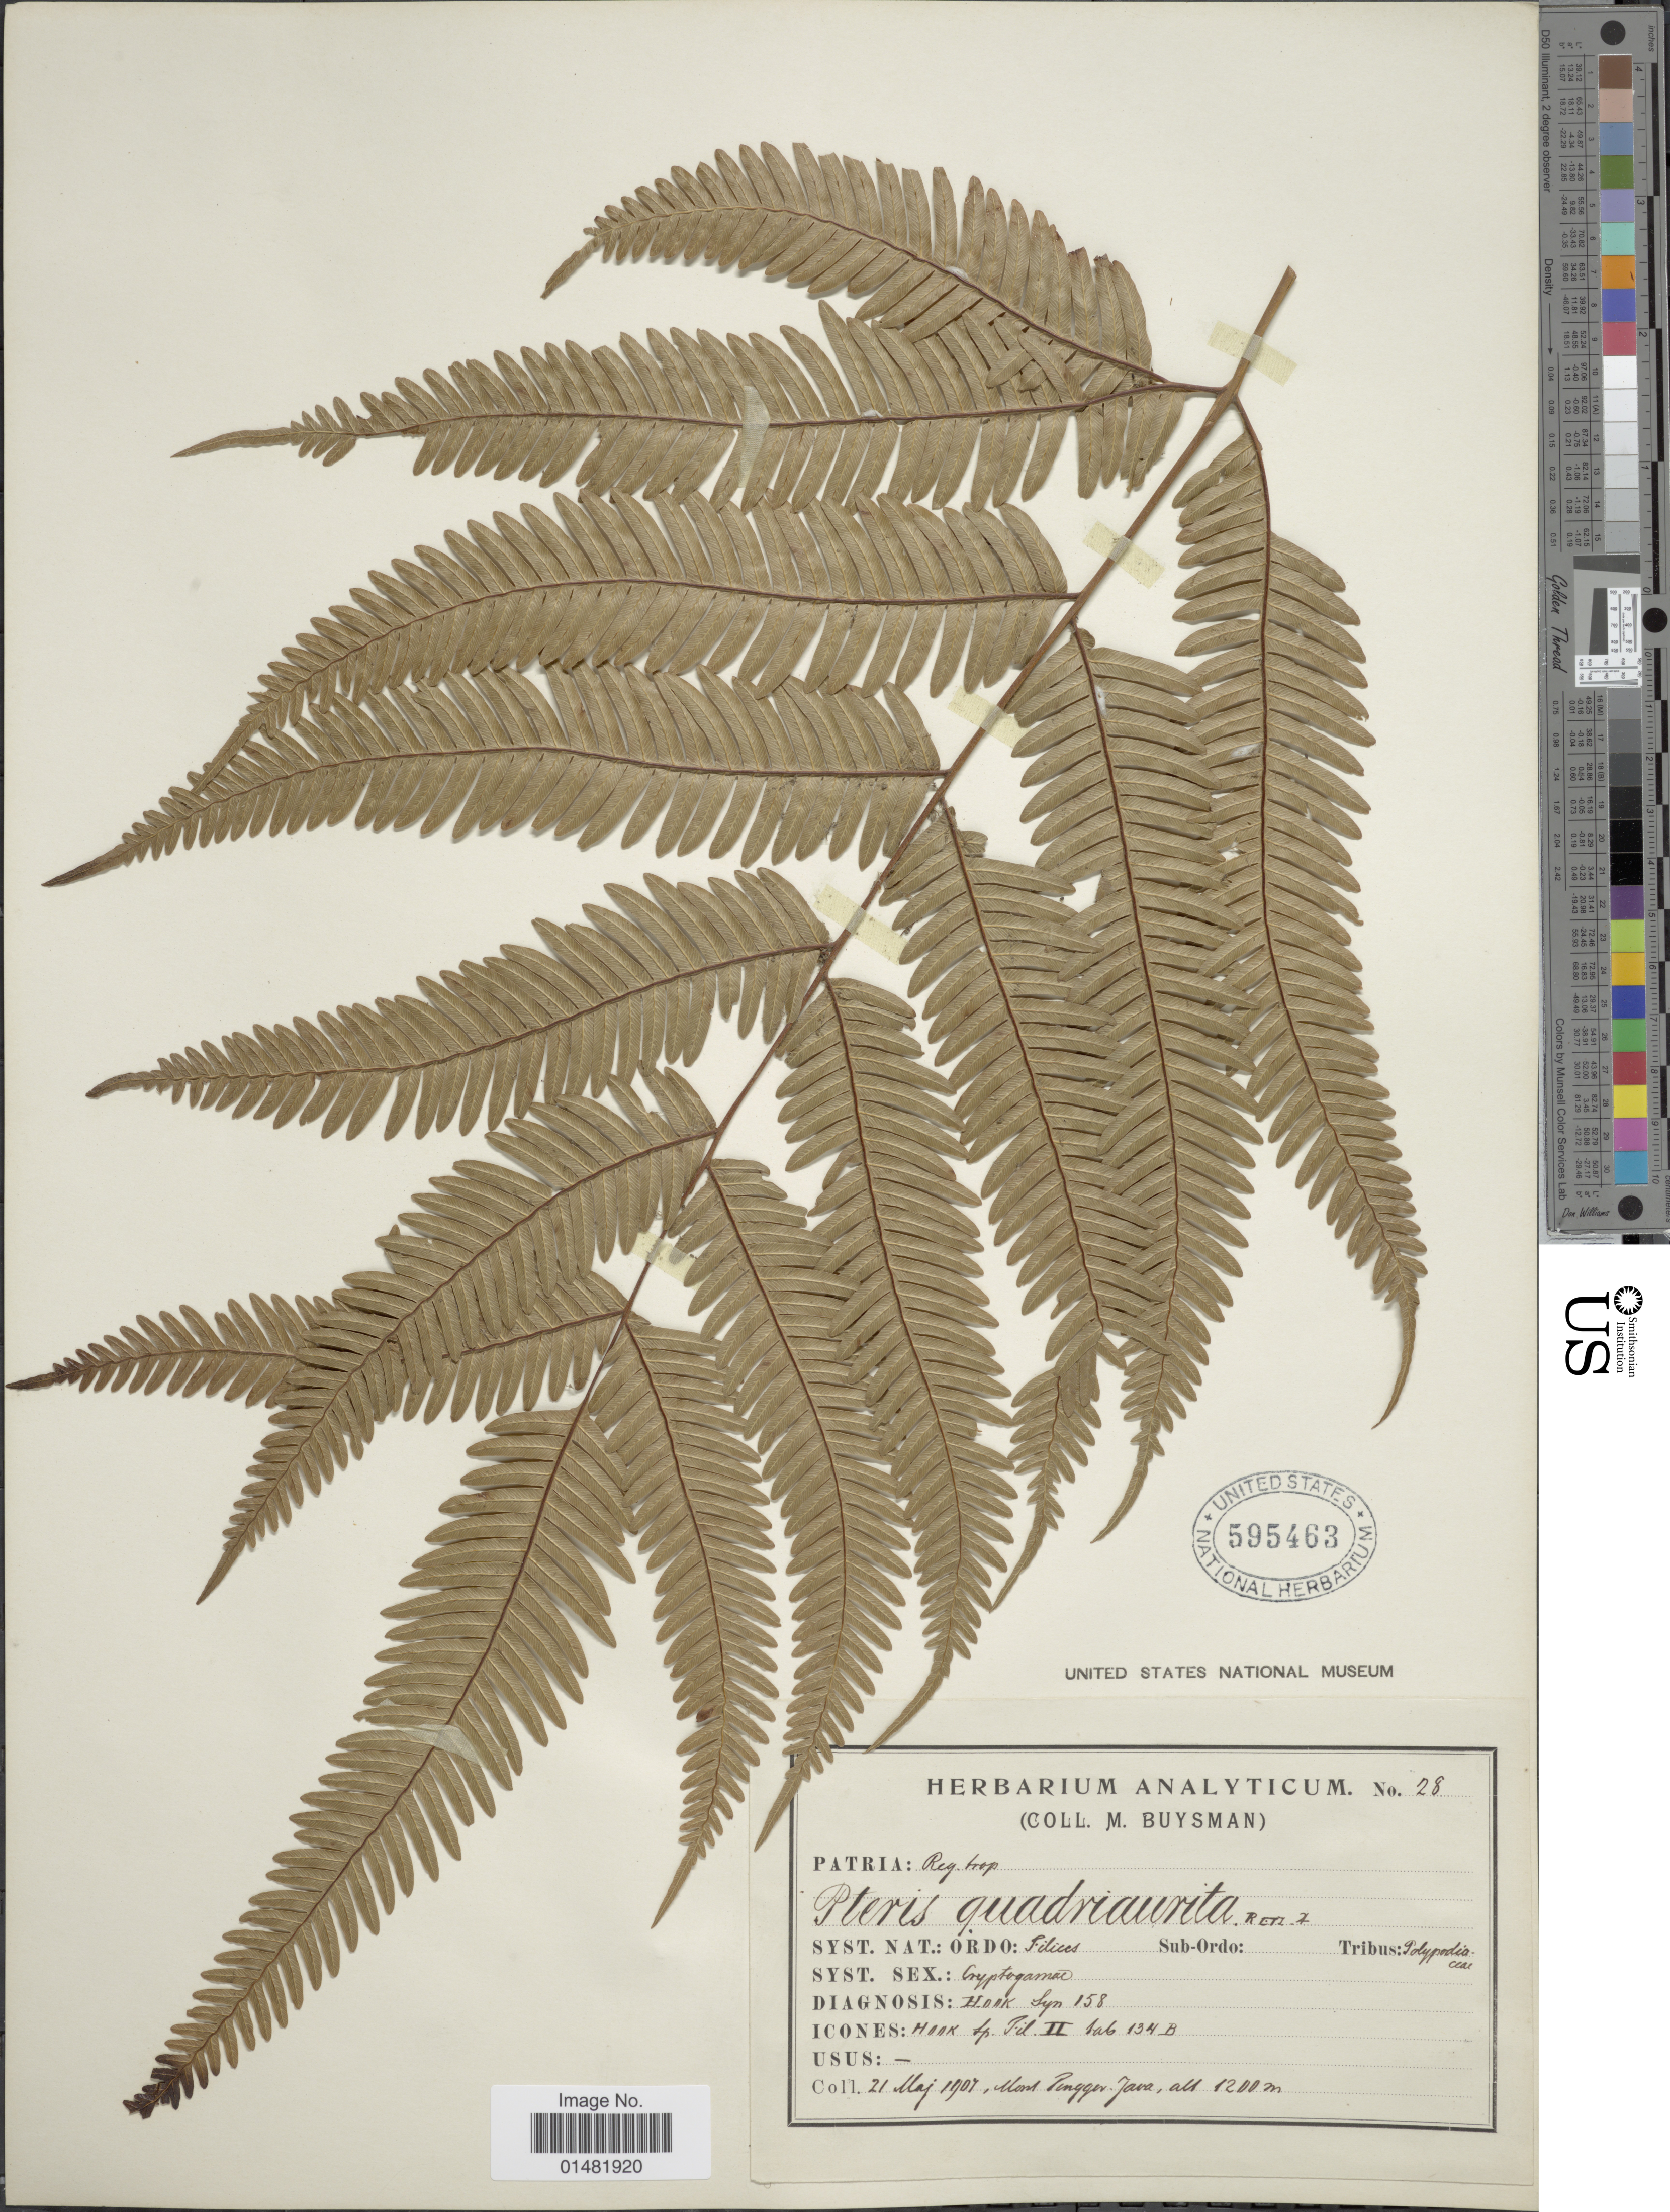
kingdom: Plantae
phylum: Tracheophyta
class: Polypodiopsida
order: Polypodiales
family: Pteridaceae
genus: Pteris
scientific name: Pteris quadriaurita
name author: Retz.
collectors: M. Buysman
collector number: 28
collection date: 1907-05-21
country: Indonesia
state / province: Java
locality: Mont Pengger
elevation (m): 1200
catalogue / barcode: US 595463